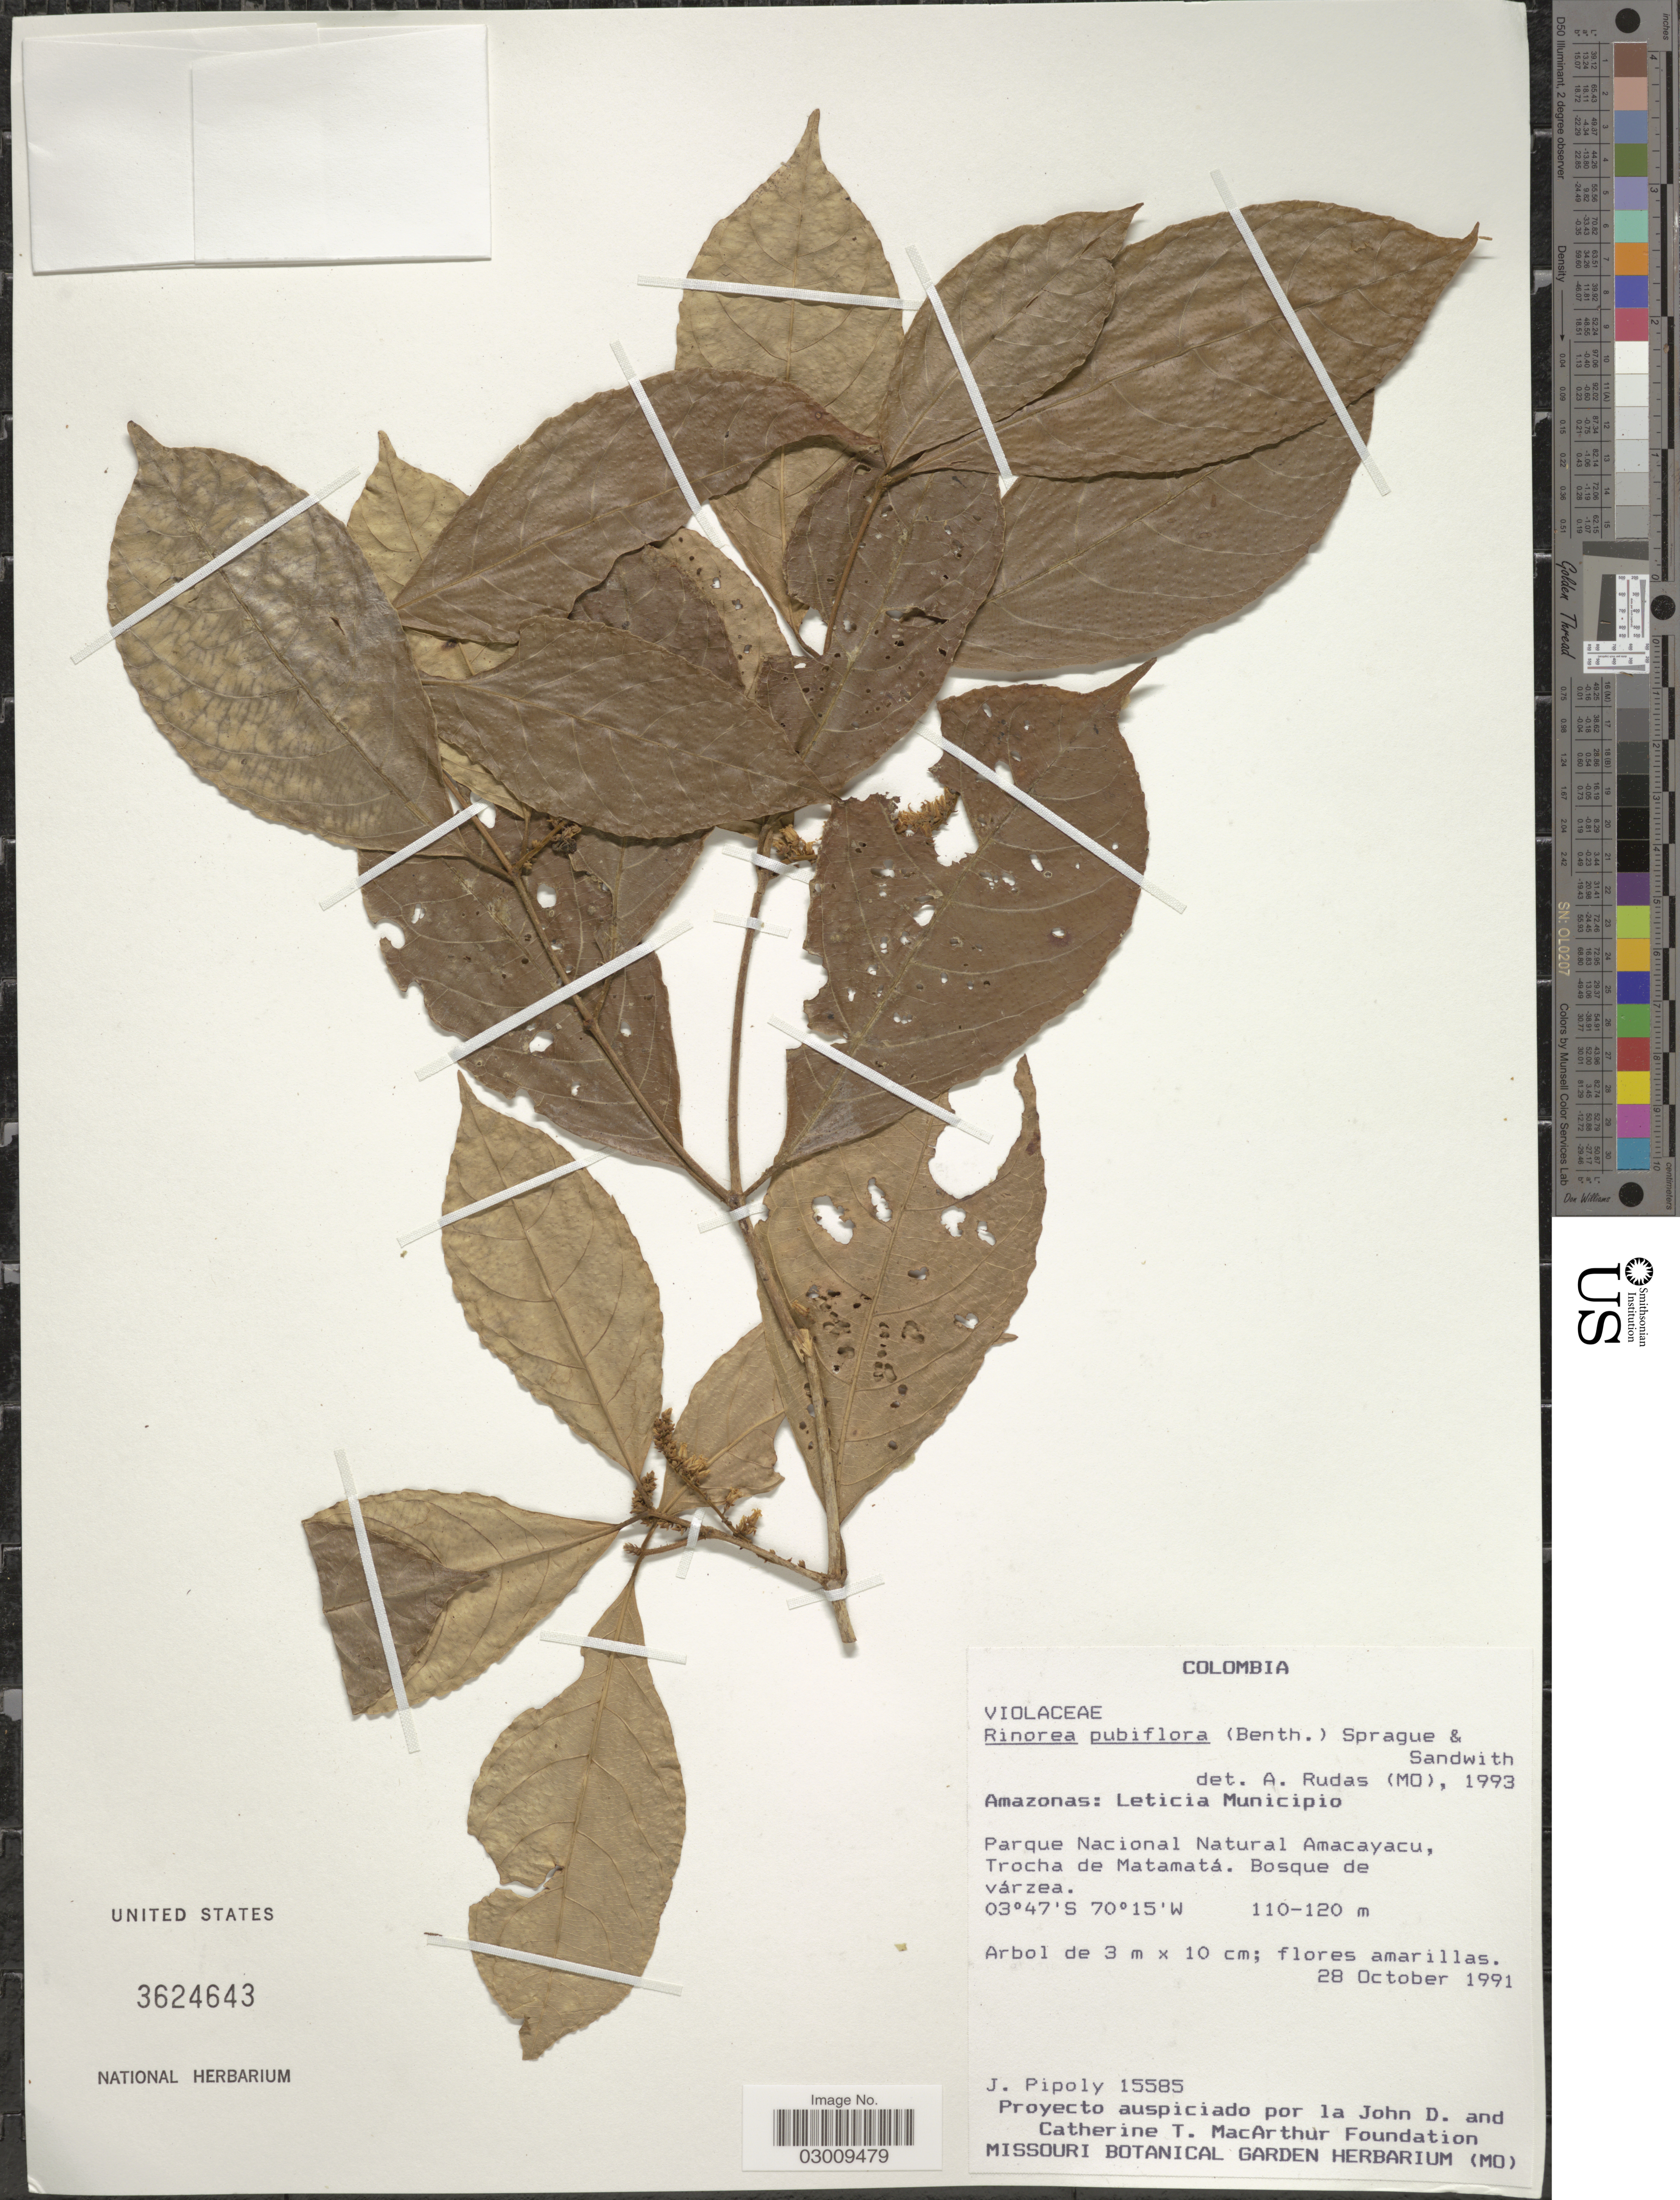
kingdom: Plantae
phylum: Tracheophyta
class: Magnoliopsida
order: Malpighiales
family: Violaceae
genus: Rinorea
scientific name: Rinorea pubiflora var. pubiflora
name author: (Benth.) Sprague & Sandwith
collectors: J. J. Pipoly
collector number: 15585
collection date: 1991-10-28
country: Colombia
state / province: Amazônas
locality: Amazonas: Leticia Municipio. Parque Nacional Natural Amacayacu, Trocha de Matamatá.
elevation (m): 110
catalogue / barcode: US 3624643